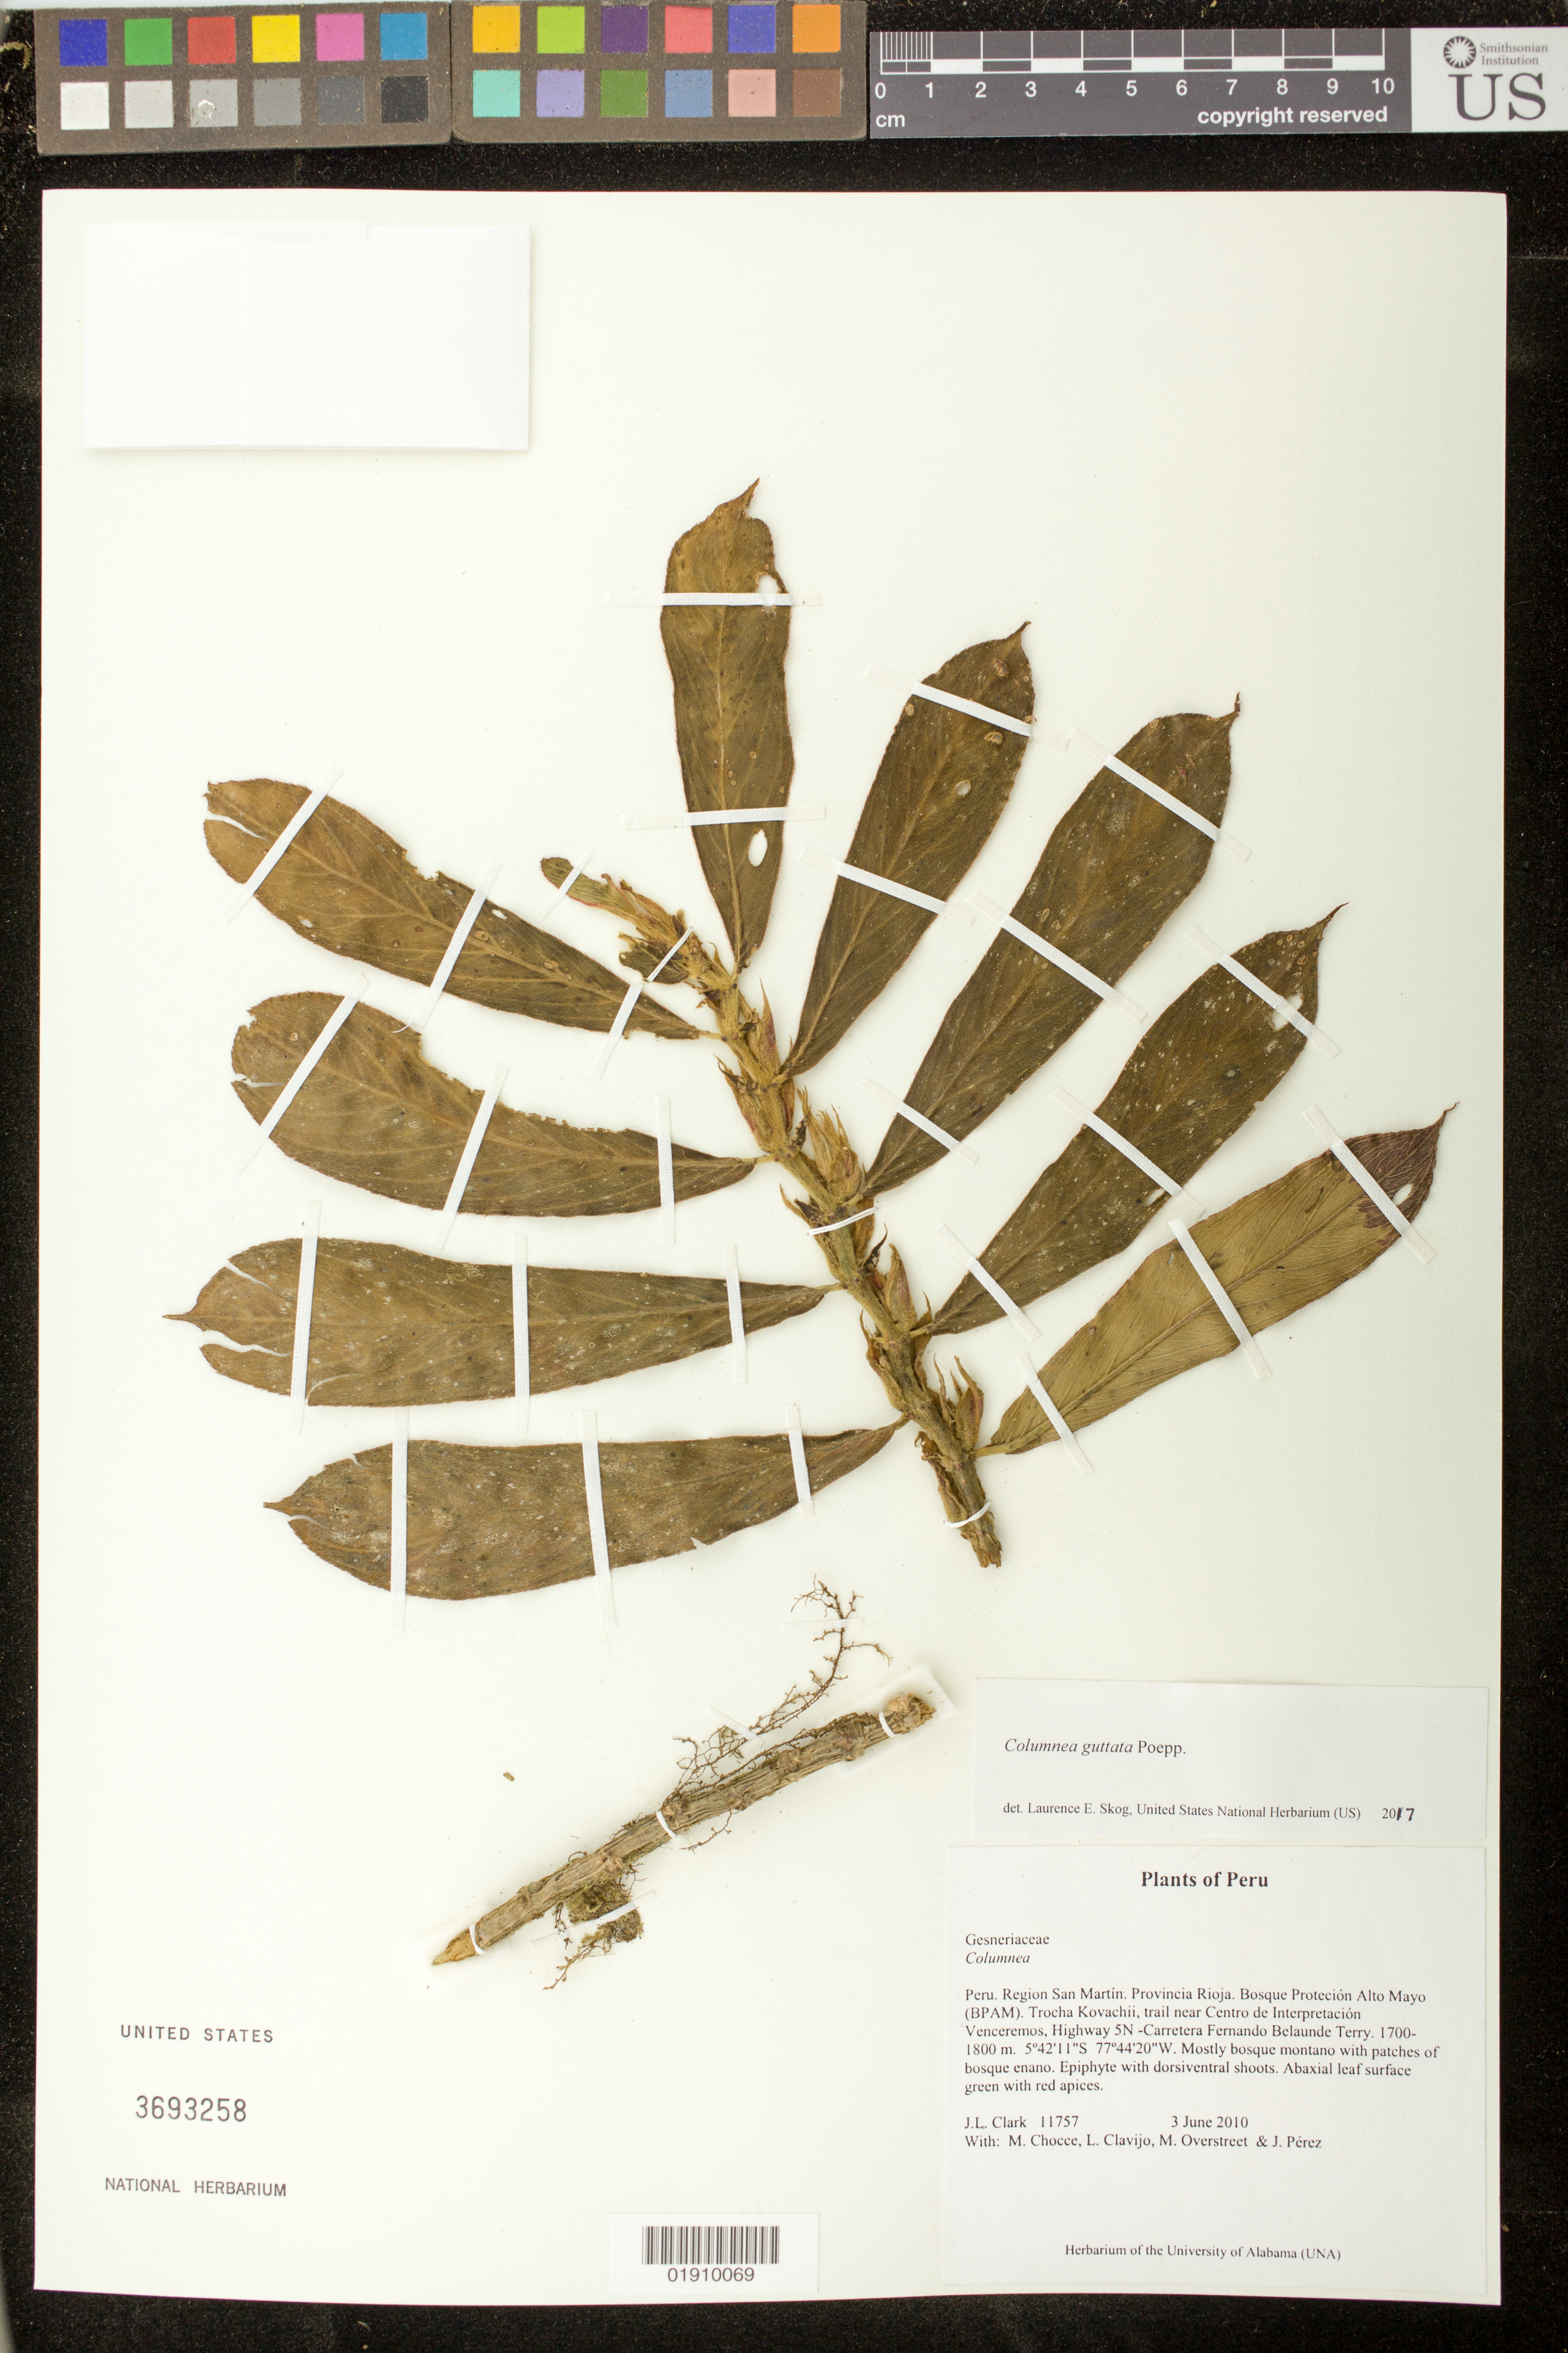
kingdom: Plantae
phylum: Tracheophyta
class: Magnoliopsida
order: Lamiales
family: Gesneriaceae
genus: Columnea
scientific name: Columnea guttata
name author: Poepp.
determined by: Skog, Laurence E.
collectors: J. L. Clark, M. Chocce, L. Clavijo, M. Overstreet & J. Perez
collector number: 11757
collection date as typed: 03 Jun 2010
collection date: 2010-06-03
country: Peru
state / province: San Martín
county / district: Rioja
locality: Region San Martin, Bosque Protecion Alto Mayo (BPAM). Trocha Kovachii, trail near Centro de Interpretacion Venceremos, Highway 5N-Carretera Fernando Belaunde Terry.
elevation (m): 1700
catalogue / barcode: US 3693258